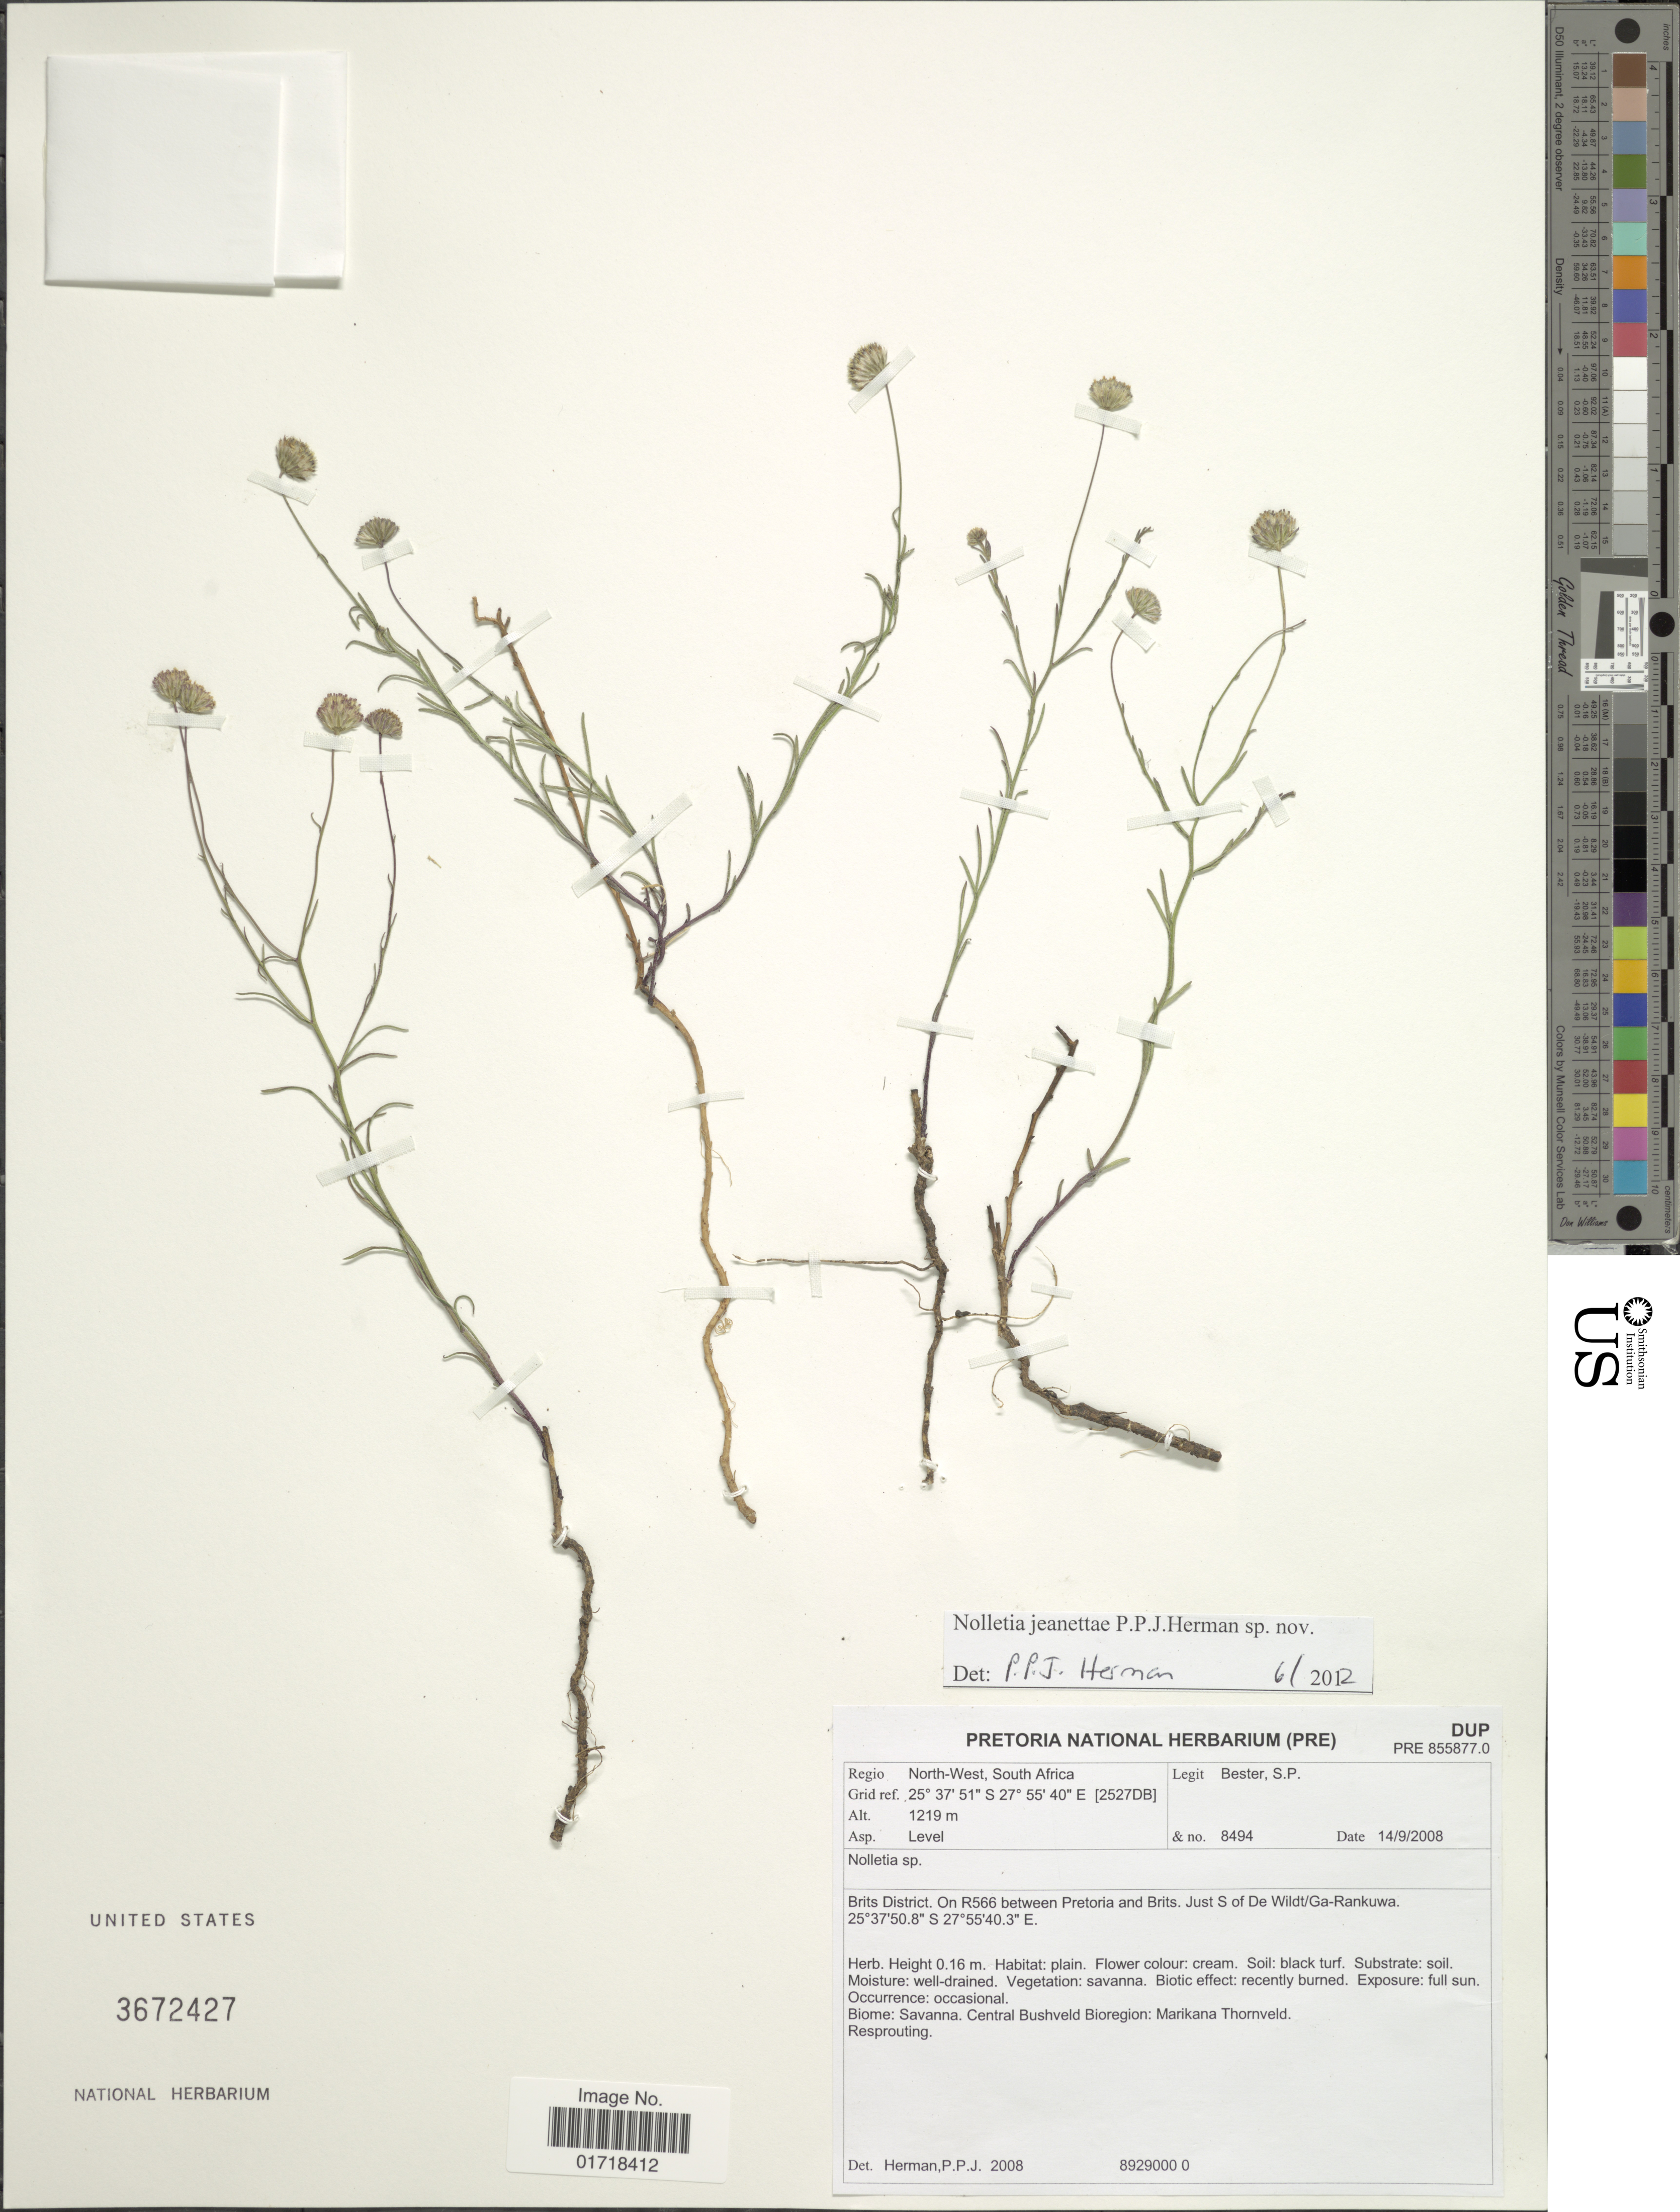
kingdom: Plantae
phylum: Tracheophyta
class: Magnoliopsida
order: Asterales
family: Asteraceae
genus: Nolletia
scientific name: Nolletia jeanettae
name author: P.P.J. Herman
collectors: S. Bester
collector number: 8494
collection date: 2008-09-14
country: South Africa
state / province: North West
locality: Brits District. on R566 between Pretoria and Brits, just S of De Wildt/ Ga-Rankuwa.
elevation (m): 1219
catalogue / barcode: US 3672427